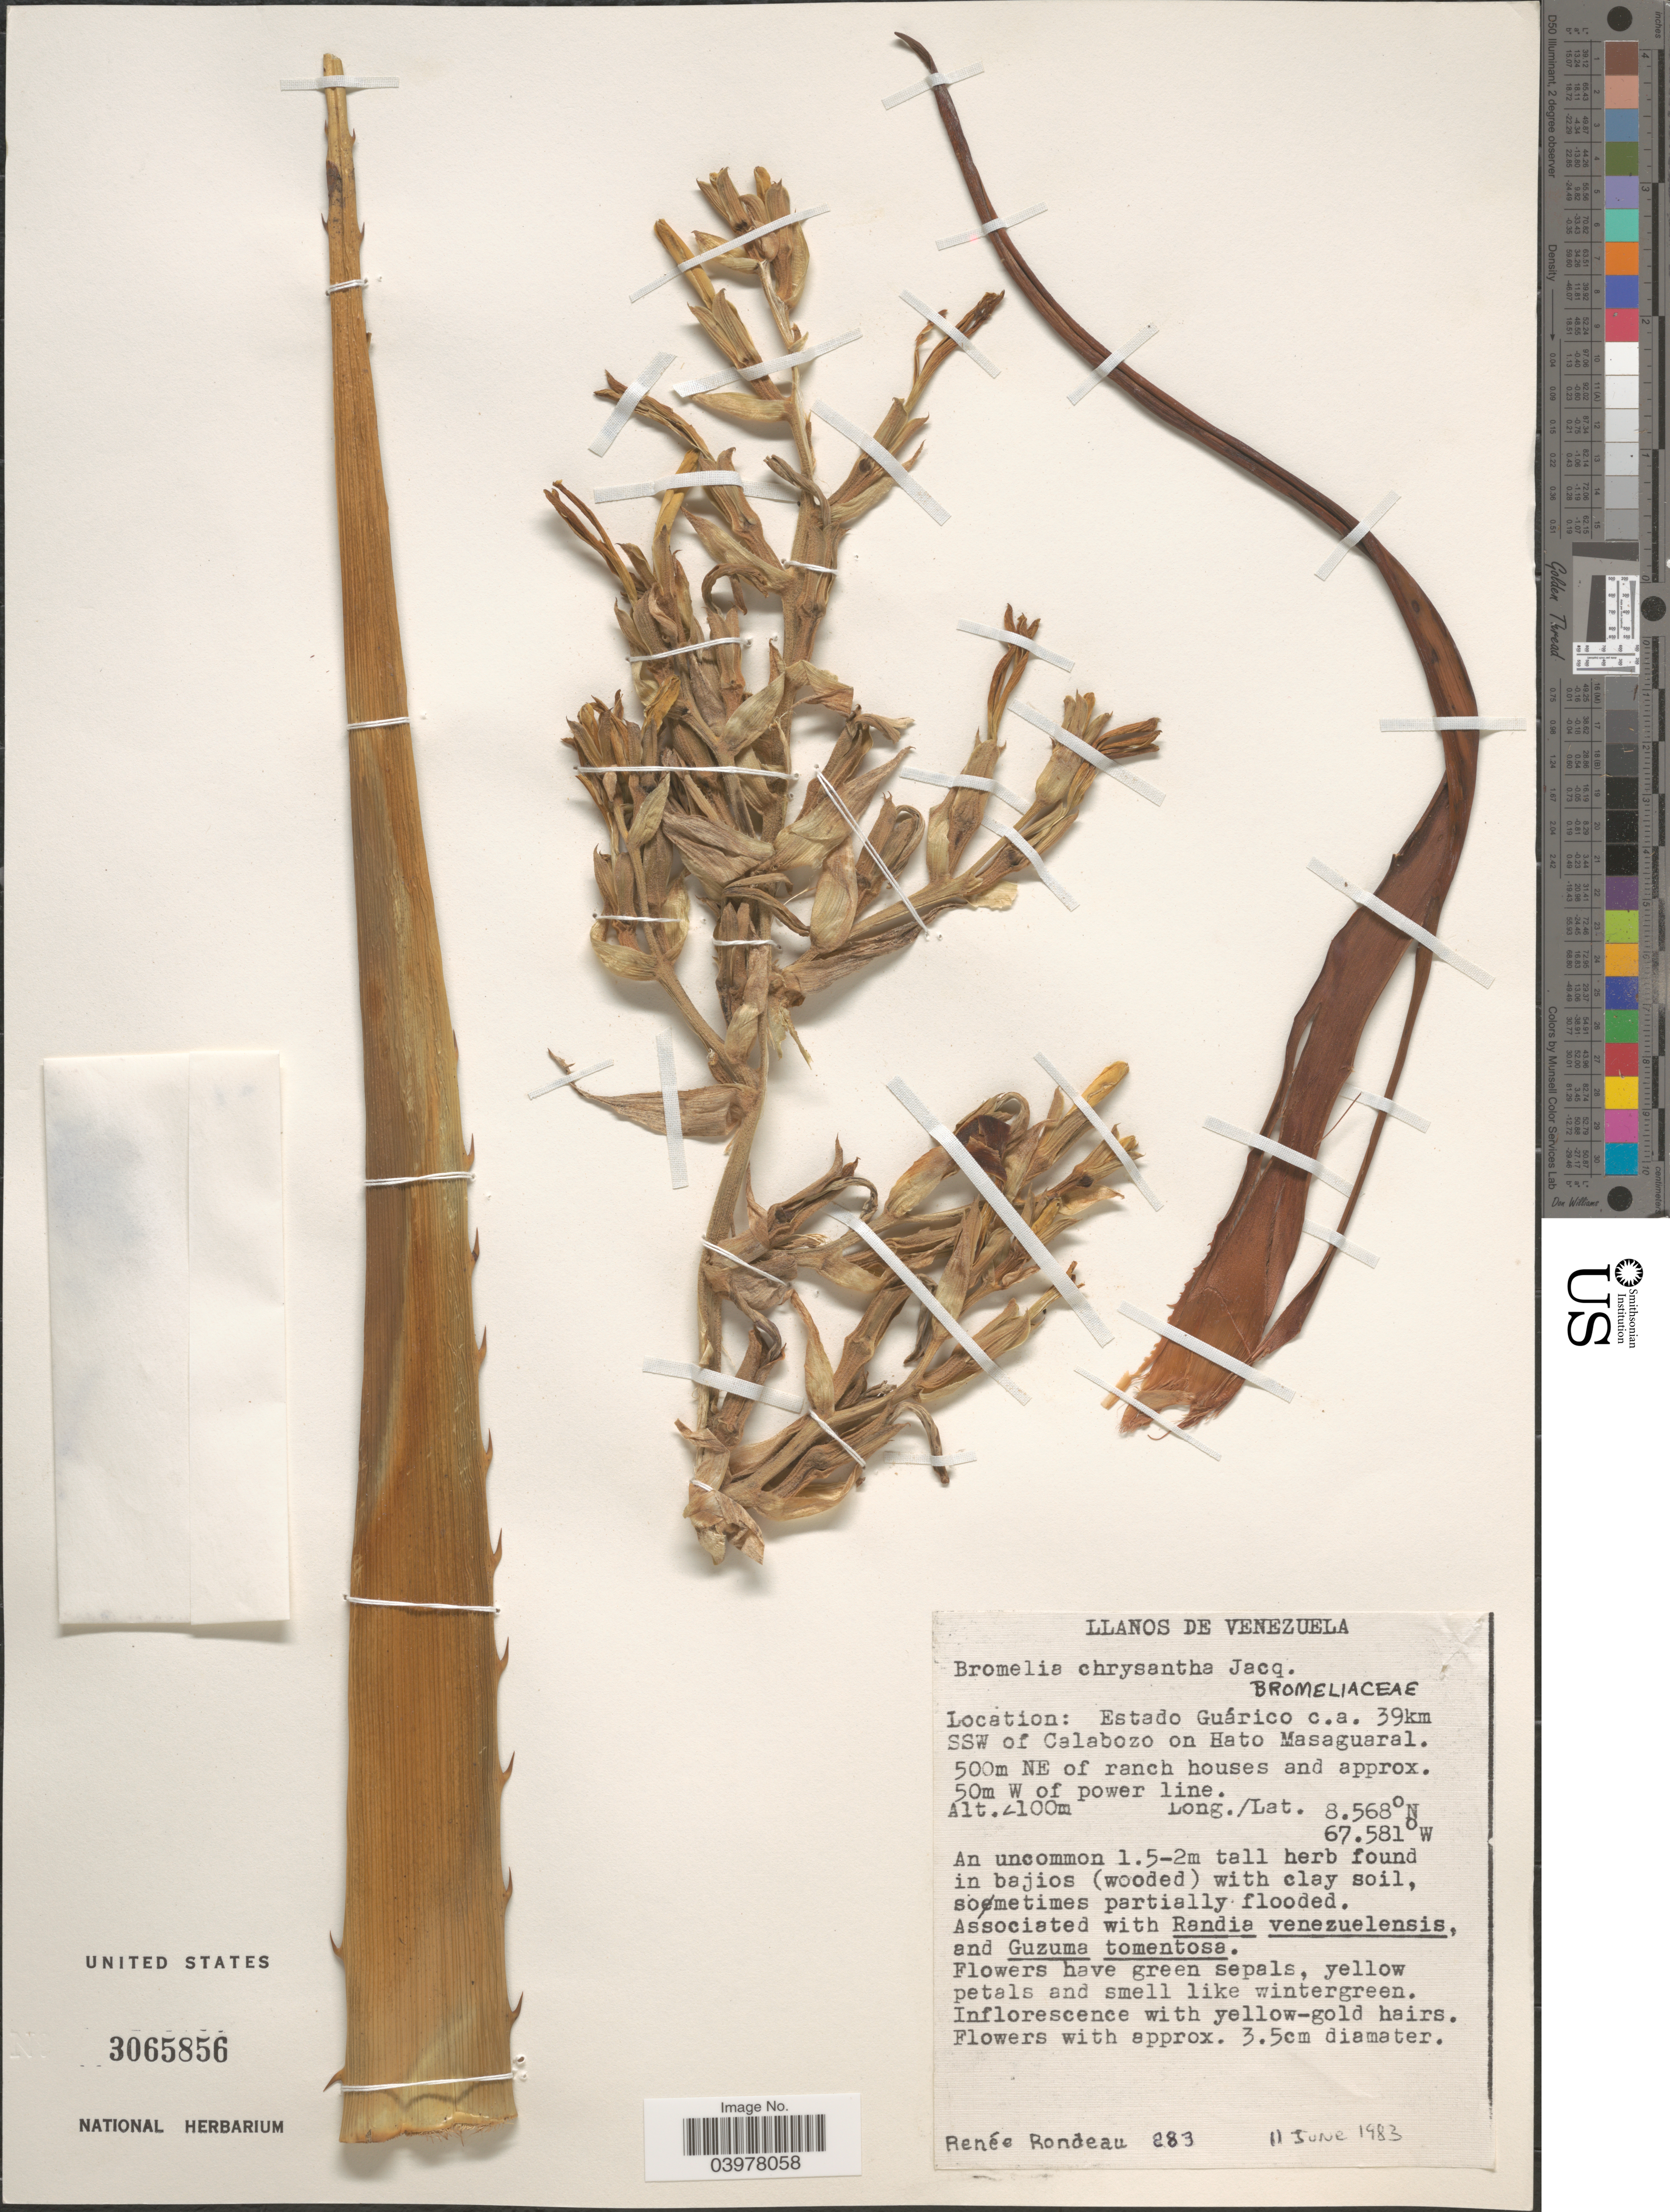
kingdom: Plantae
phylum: Tracheophyta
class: Liliopsida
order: Poales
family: Bromeliaceae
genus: Bromelia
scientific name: Bromelia chrysantha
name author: Jacq.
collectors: R. Rondeau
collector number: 283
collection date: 1983-06-11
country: Venezuela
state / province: Guarico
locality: C.a. 39km SSW of Calabozo on Hato Masaguaral. 500m NE of ranch houses and approx. 50m W of power line.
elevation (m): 2100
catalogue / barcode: US 3065856